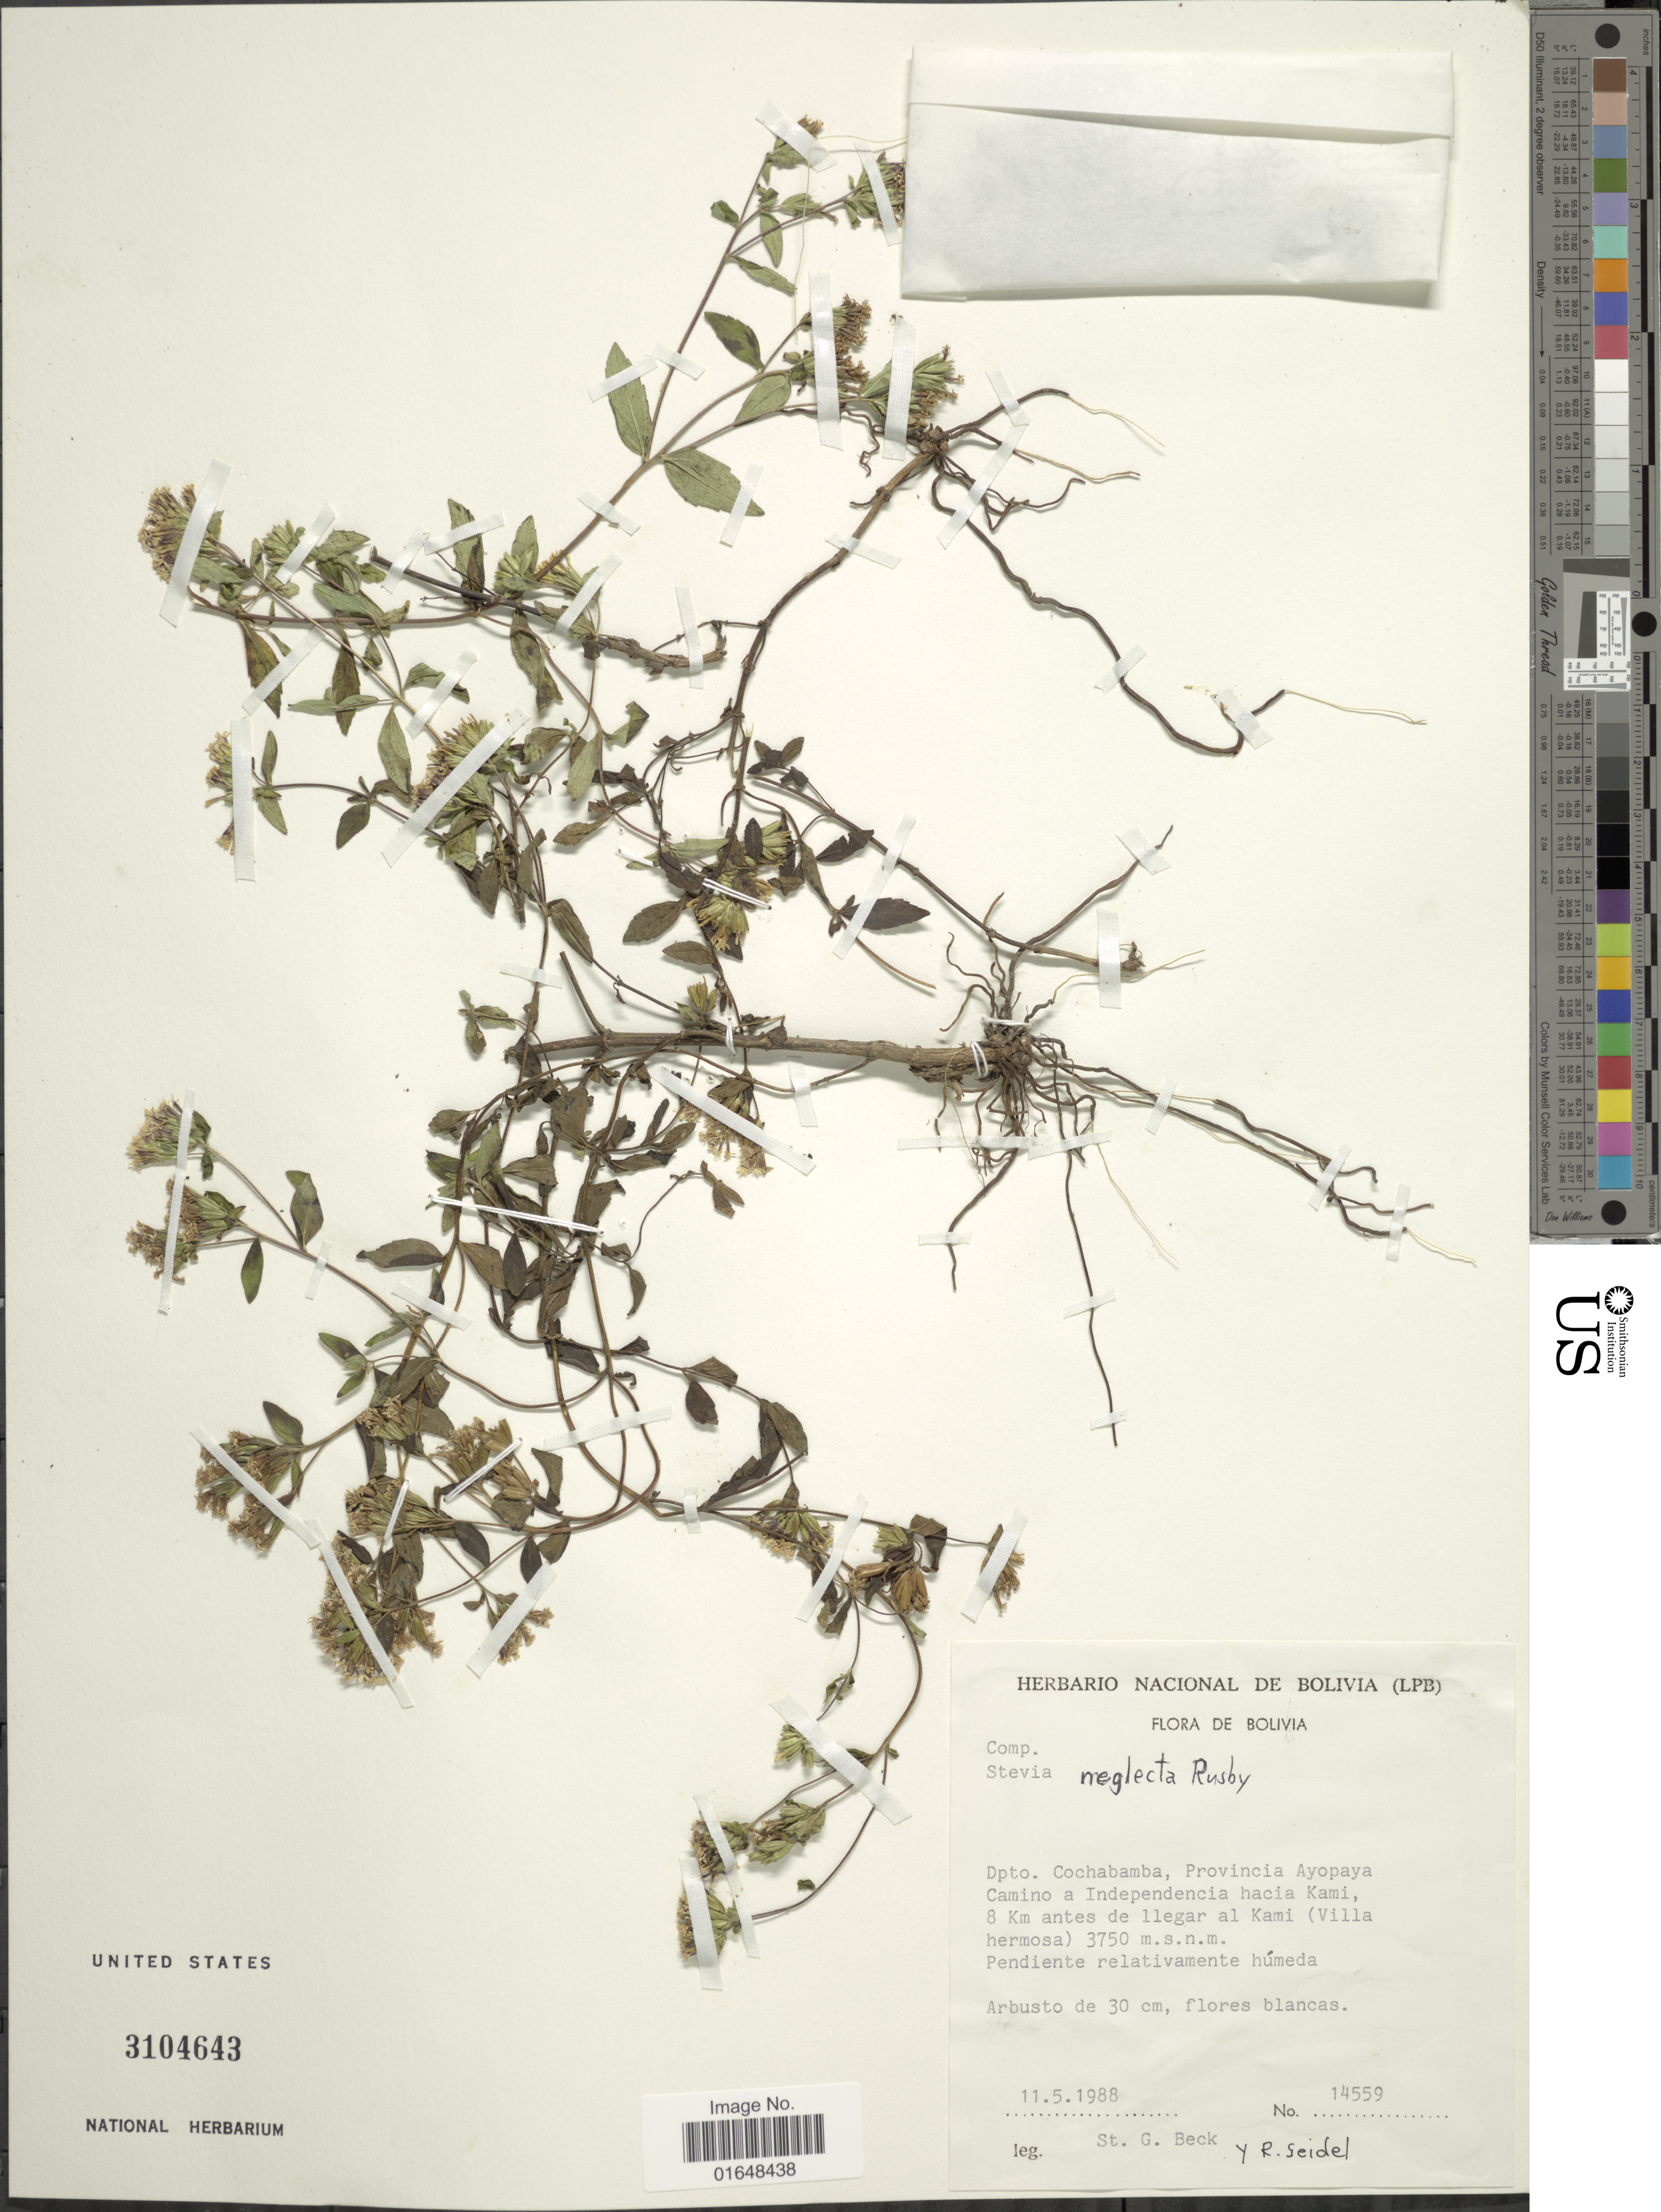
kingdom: Plantae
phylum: Tracheophyta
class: Magnoliopsida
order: Asterales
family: Asteraceae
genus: Stevia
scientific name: Stevia neglecta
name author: Rusby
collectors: S. G. Beck & R. Seidel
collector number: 14559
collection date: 1988-05-11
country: Bolivia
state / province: Cochabamba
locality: Dpto. Cochabamba, Provincia Ayopaya Camino a Independencia hacia Kami, 8 Km antes de llegar al Kami (Villa hermosa)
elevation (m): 3750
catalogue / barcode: US 3104643